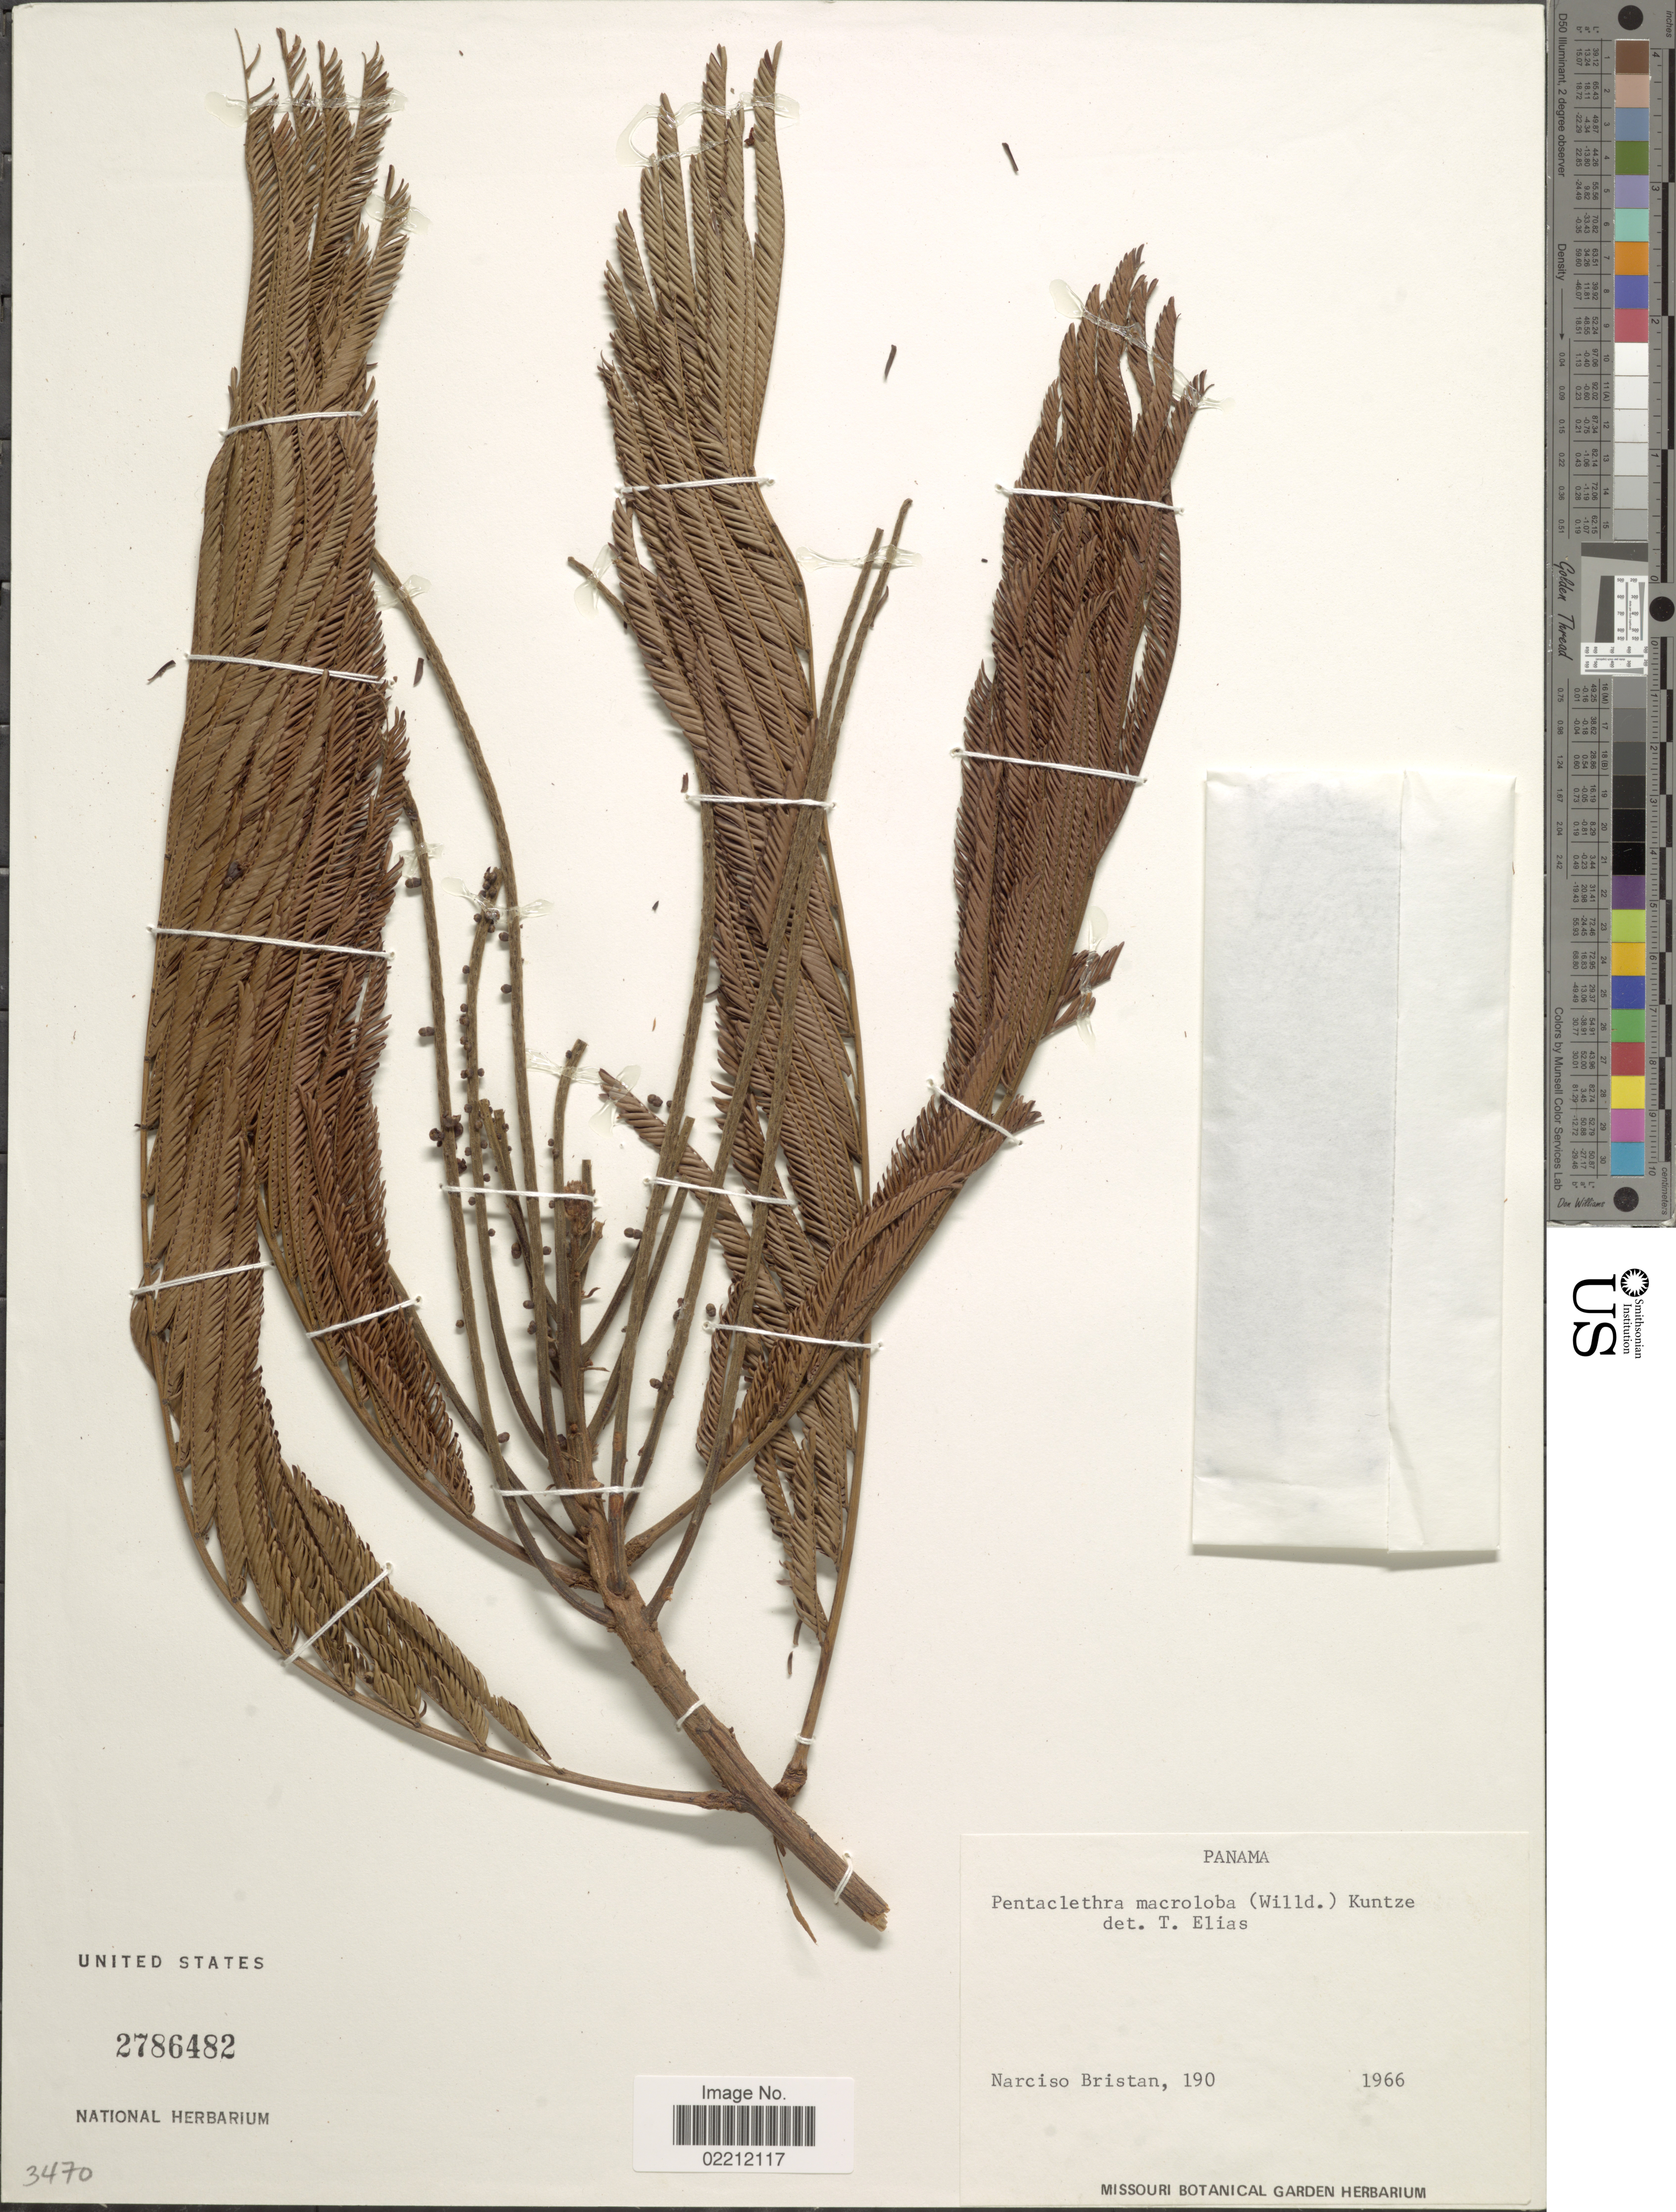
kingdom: Plantae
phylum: Tracheophyta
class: Magnoliopsida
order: Fabales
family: Fabaceae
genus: Pentaclethra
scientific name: Pentaclethra macroloba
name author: (Willd.) Kuntze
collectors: N. Bristan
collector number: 190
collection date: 1966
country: Panama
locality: Panama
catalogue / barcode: US 2786482